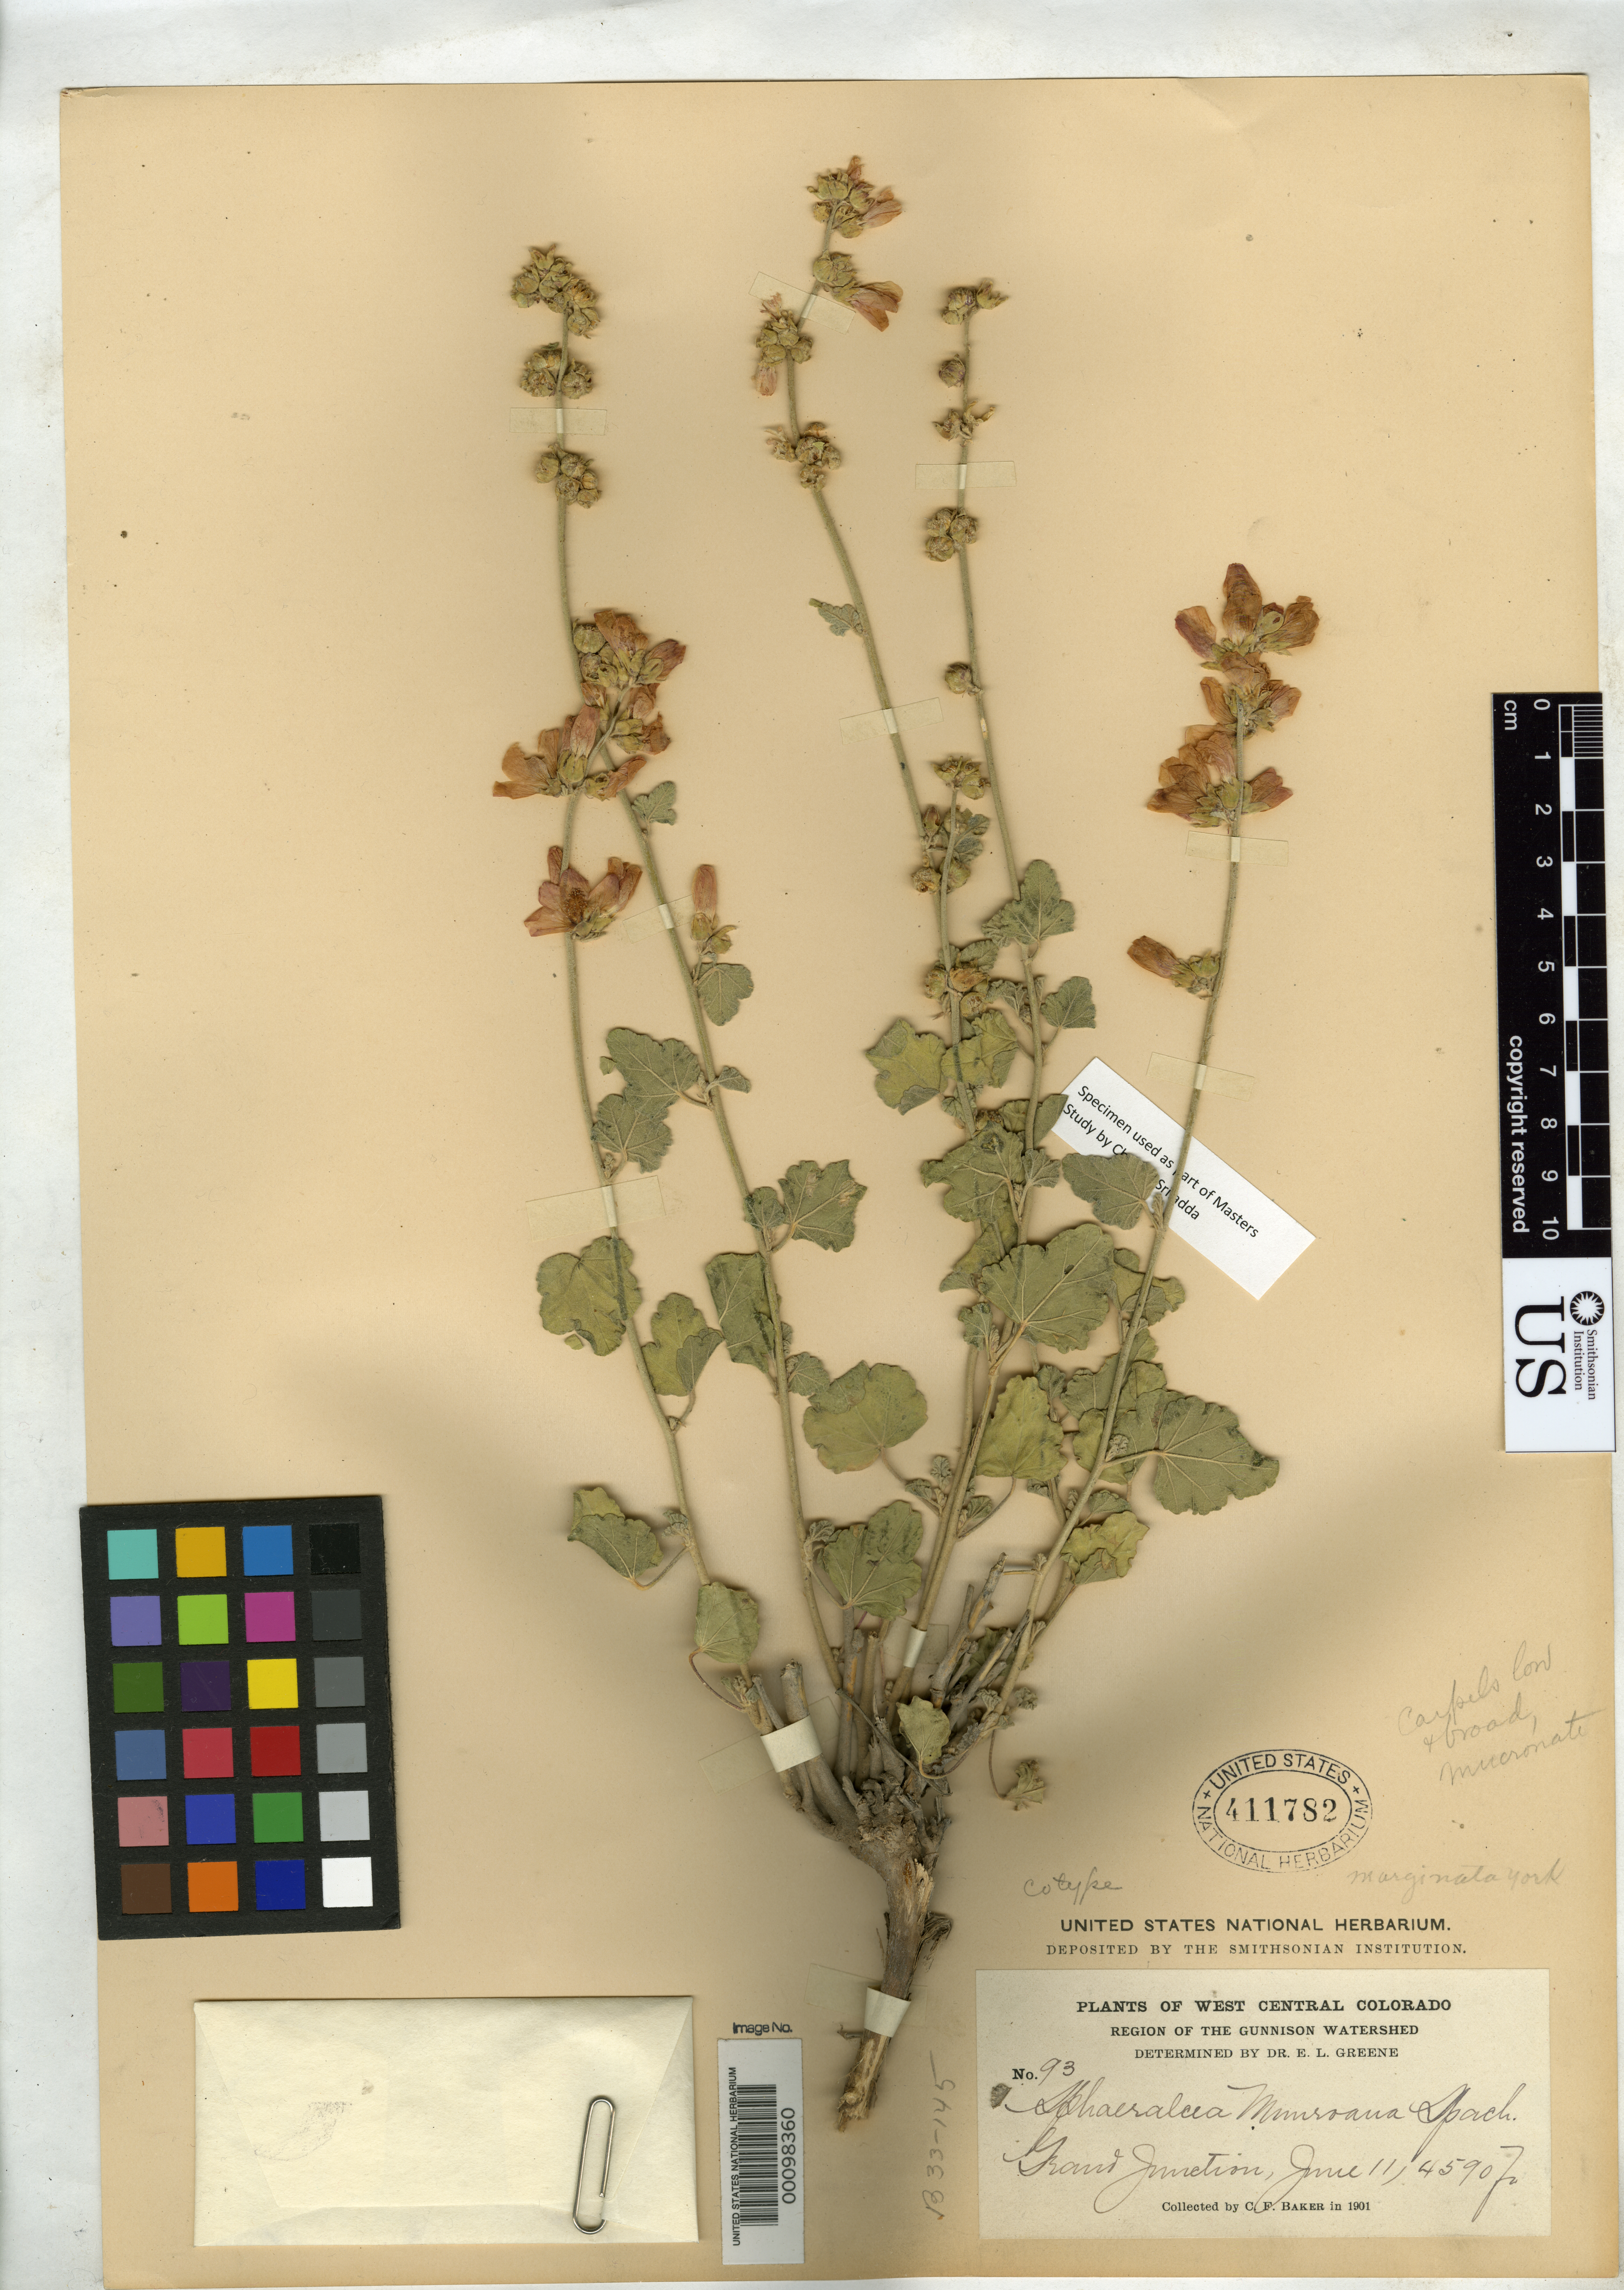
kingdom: Plantae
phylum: Tracheophyta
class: Magnoliopsida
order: Malvales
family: Malvaceae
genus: Sphaeralcea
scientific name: Sphaeralcea marginata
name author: York ex Rydb.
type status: Isotype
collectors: C. F. Baker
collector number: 93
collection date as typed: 11 Jun 1901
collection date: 1901-06-11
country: United States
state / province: Colorado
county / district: Mesa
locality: West central Colorado, region of the Gunnison watershed. Grand Junction.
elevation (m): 1399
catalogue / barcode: US 411782